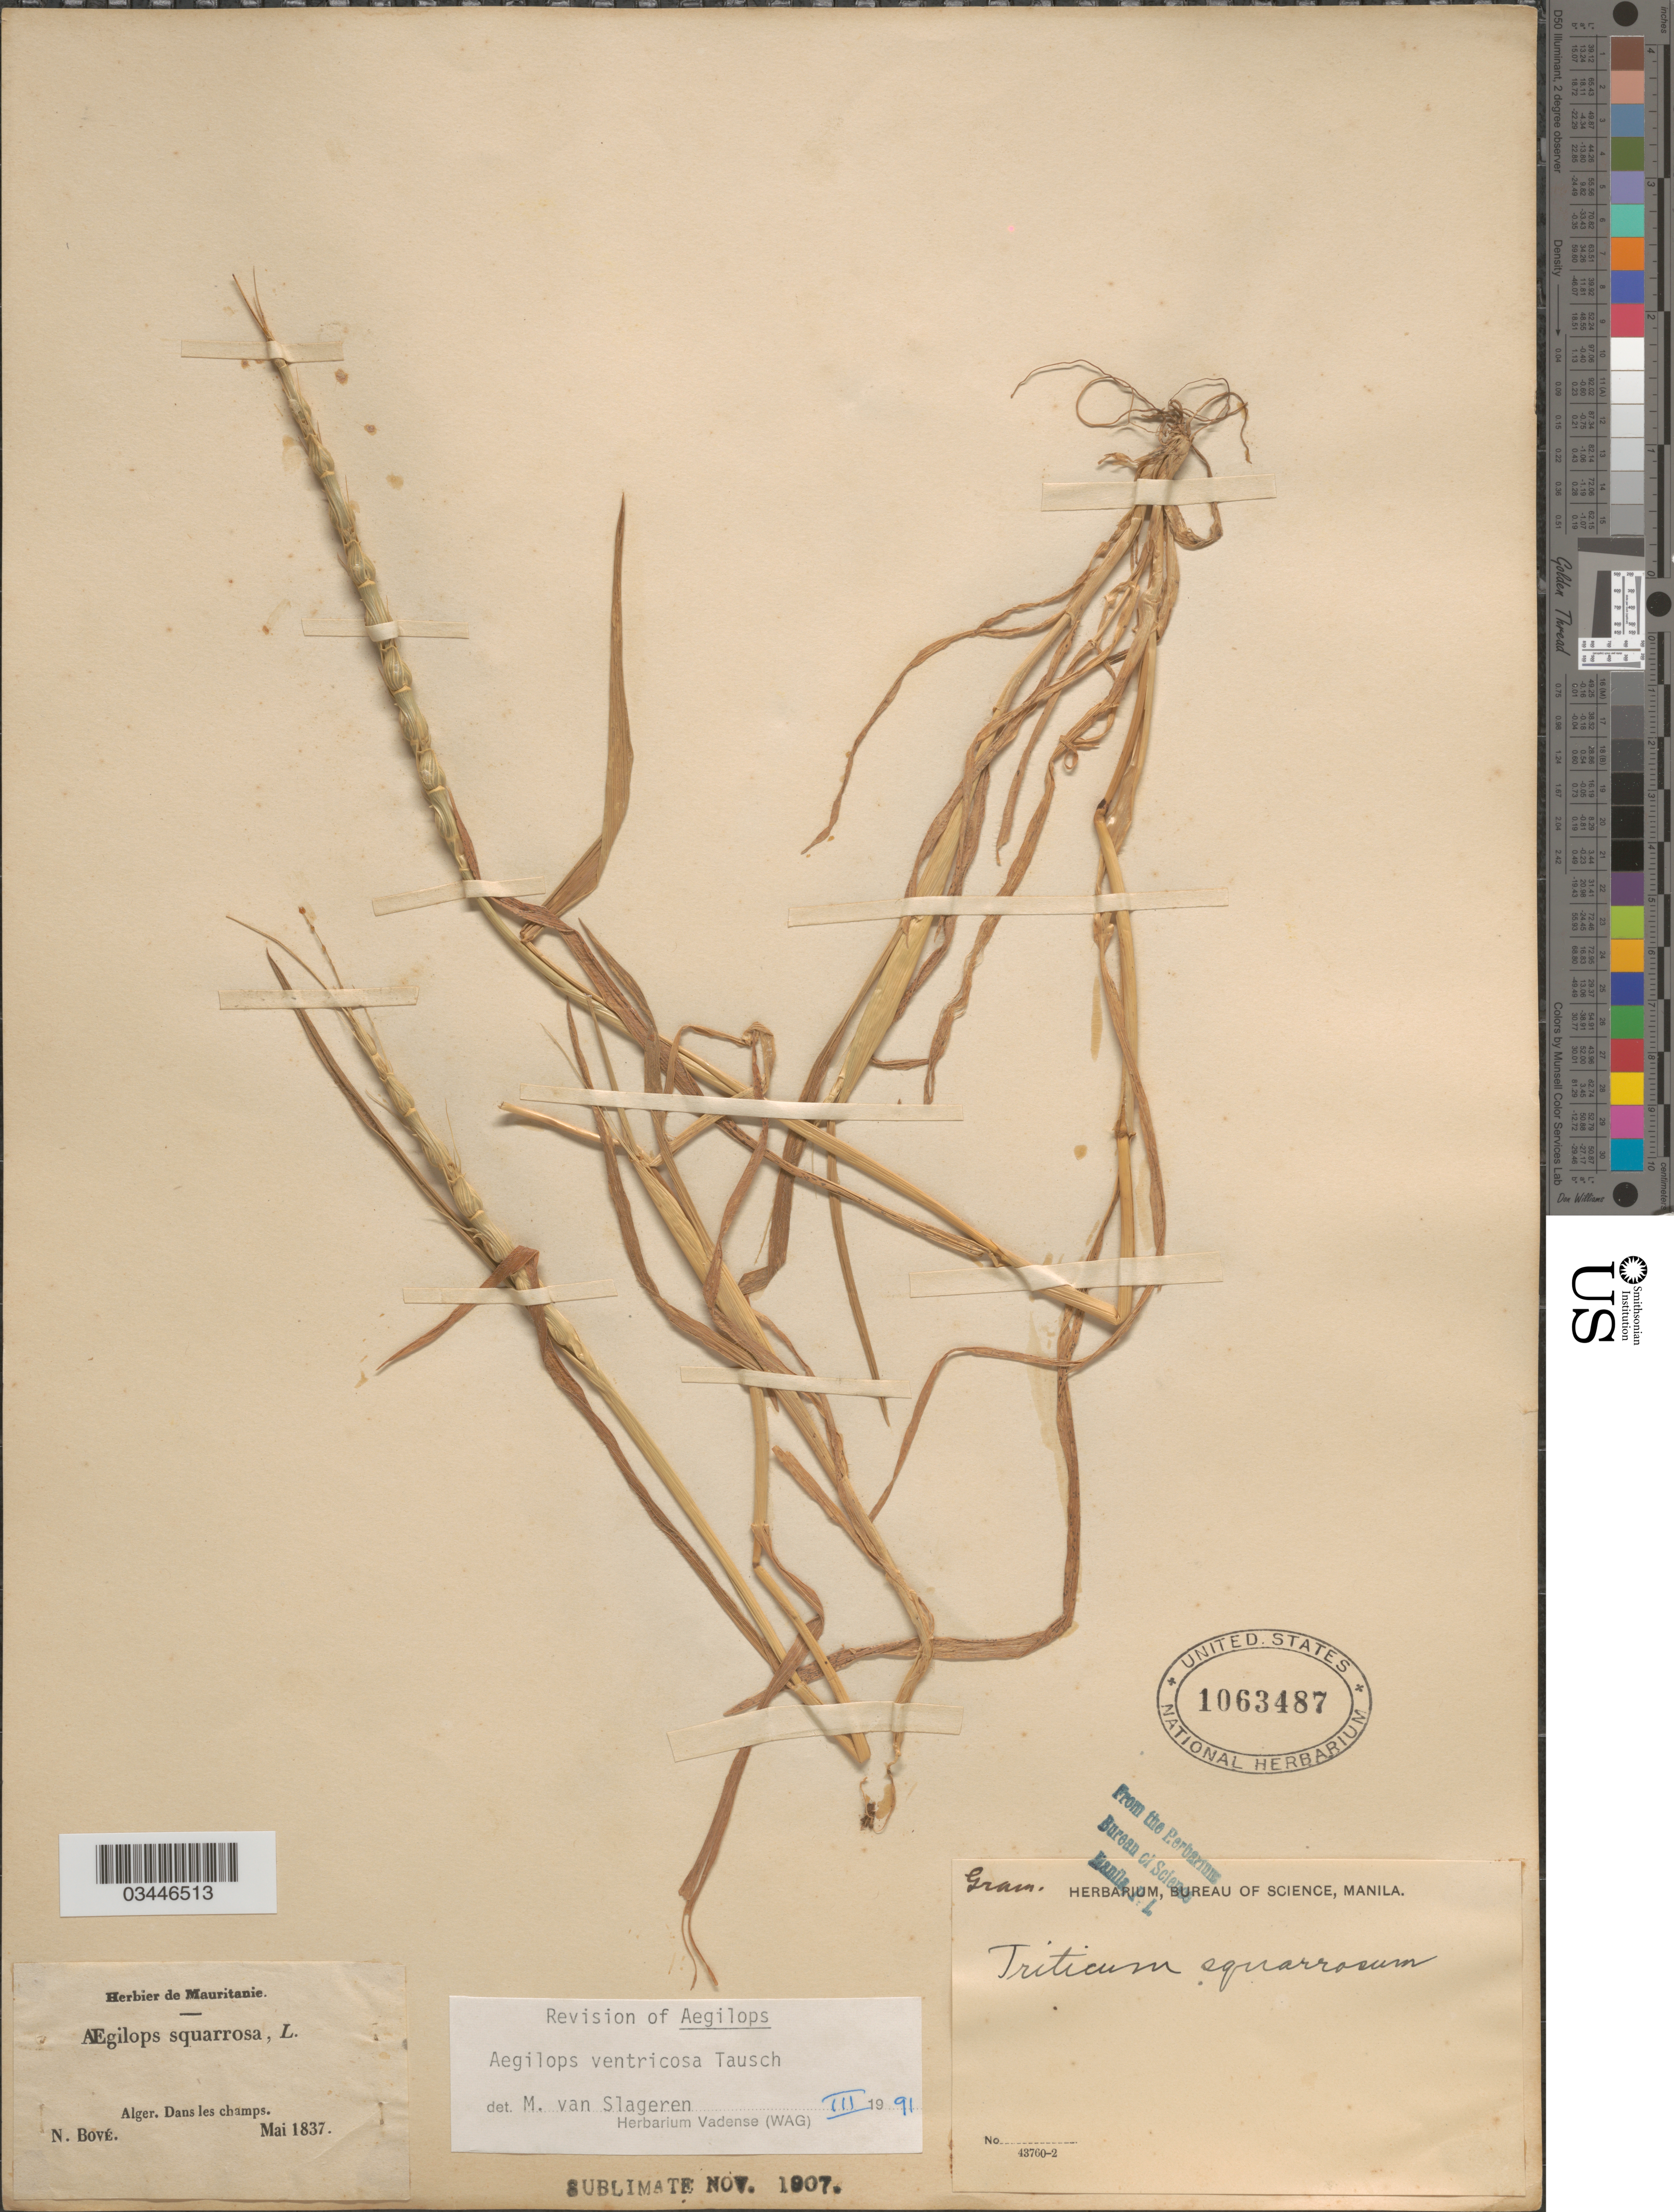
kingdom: Plantae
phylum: Tracheophyta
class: Liliopsida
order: Poales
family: Poaceae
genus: Aegilops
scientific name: Aegilops ventricosa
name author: Tausch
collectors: N. Bové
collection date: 1837-05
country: Algeria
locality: Alger. Dans les champs.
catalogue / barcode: US 1063487